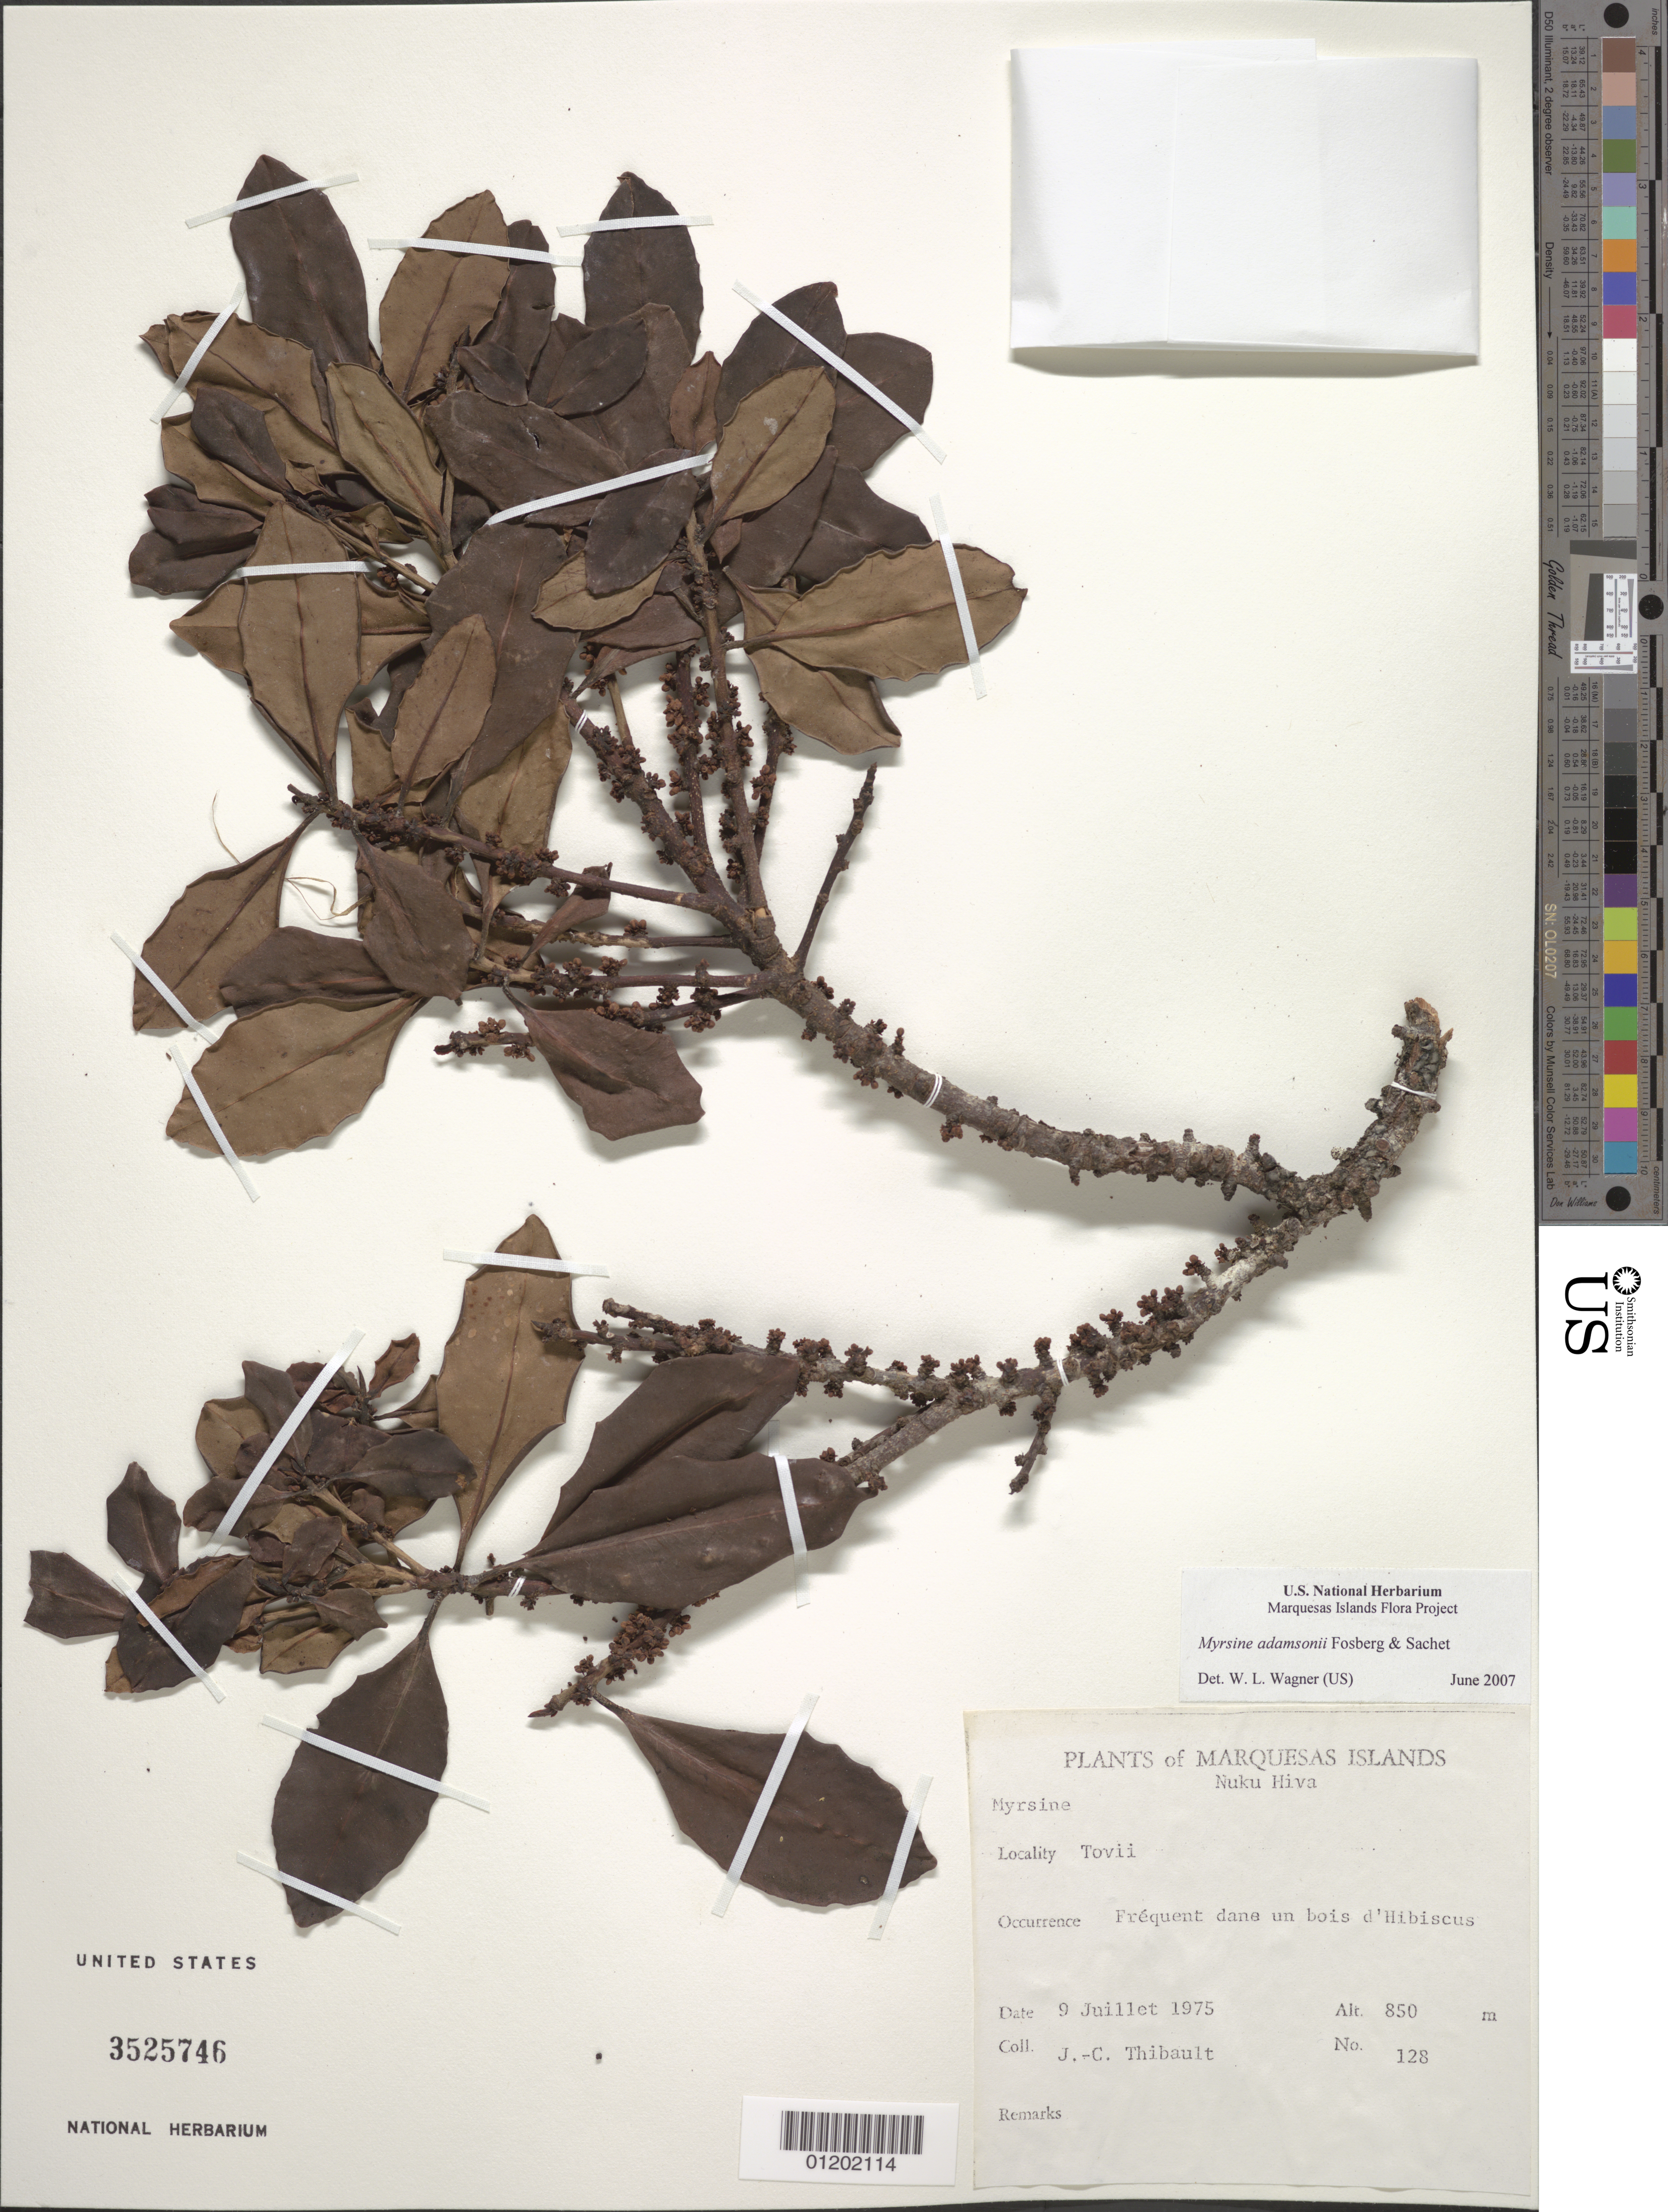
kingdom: Plantae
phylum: Tracheophyta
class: Magnoliopsida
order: Ericales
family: Primulaceae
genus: Myrsine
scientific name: Myrsine adamsonii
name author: Fosberg & Sachet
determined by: Wagner, W. L., (BOT), Smithsonian Institution - National Museum of Natural History (UNITED STATES)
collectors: J. Thibault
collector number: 128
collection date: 1975-07-09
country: French Polynesia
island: Nuku Hiva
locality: Toovii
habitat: Fréquent dans un bois d'Hibiscus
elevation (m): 850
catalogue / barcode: US 3525746